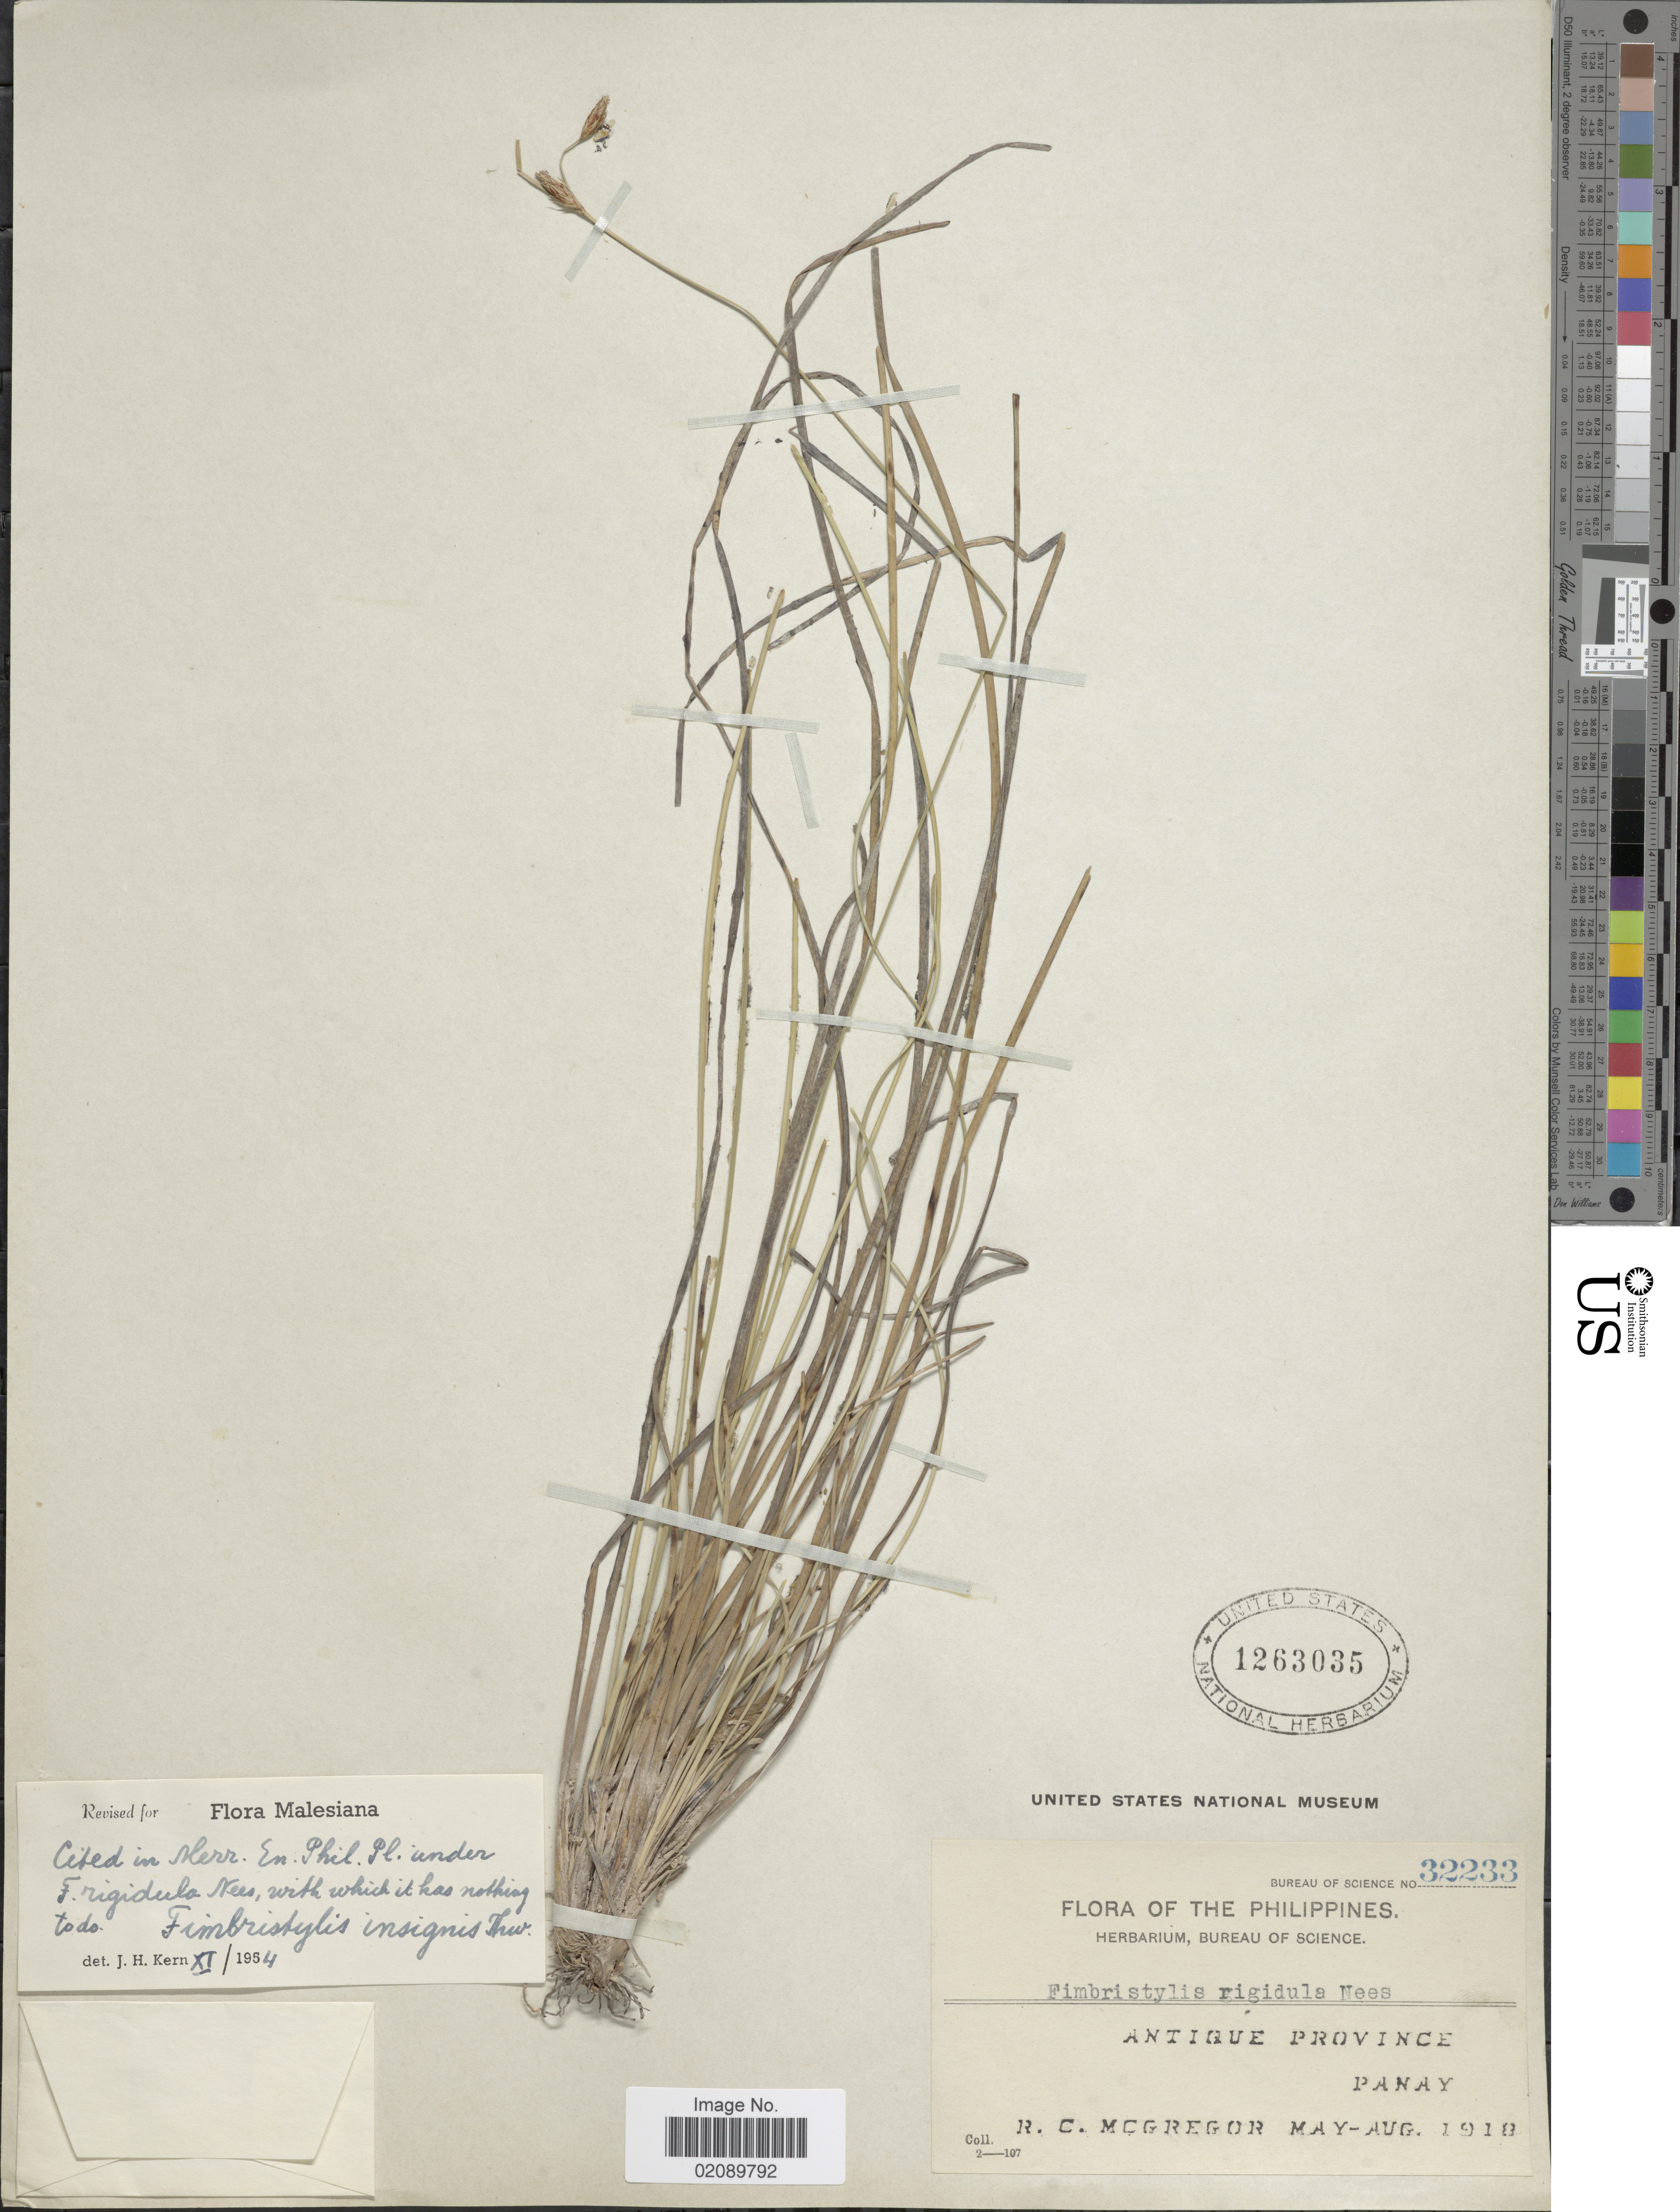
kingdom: Plantae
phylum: Tracheophyta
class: Liliopsida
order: Poales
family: Cyperaceae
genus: Fimbristylis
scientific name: Fimbristylis insignis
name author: Thwaites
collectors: R. C. McGregor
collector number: Bureau of Science 32233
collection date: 1918-05/1918-08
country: Philippines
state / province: Western Visayas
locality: Antique Province, Panay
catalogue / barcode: US 1263035